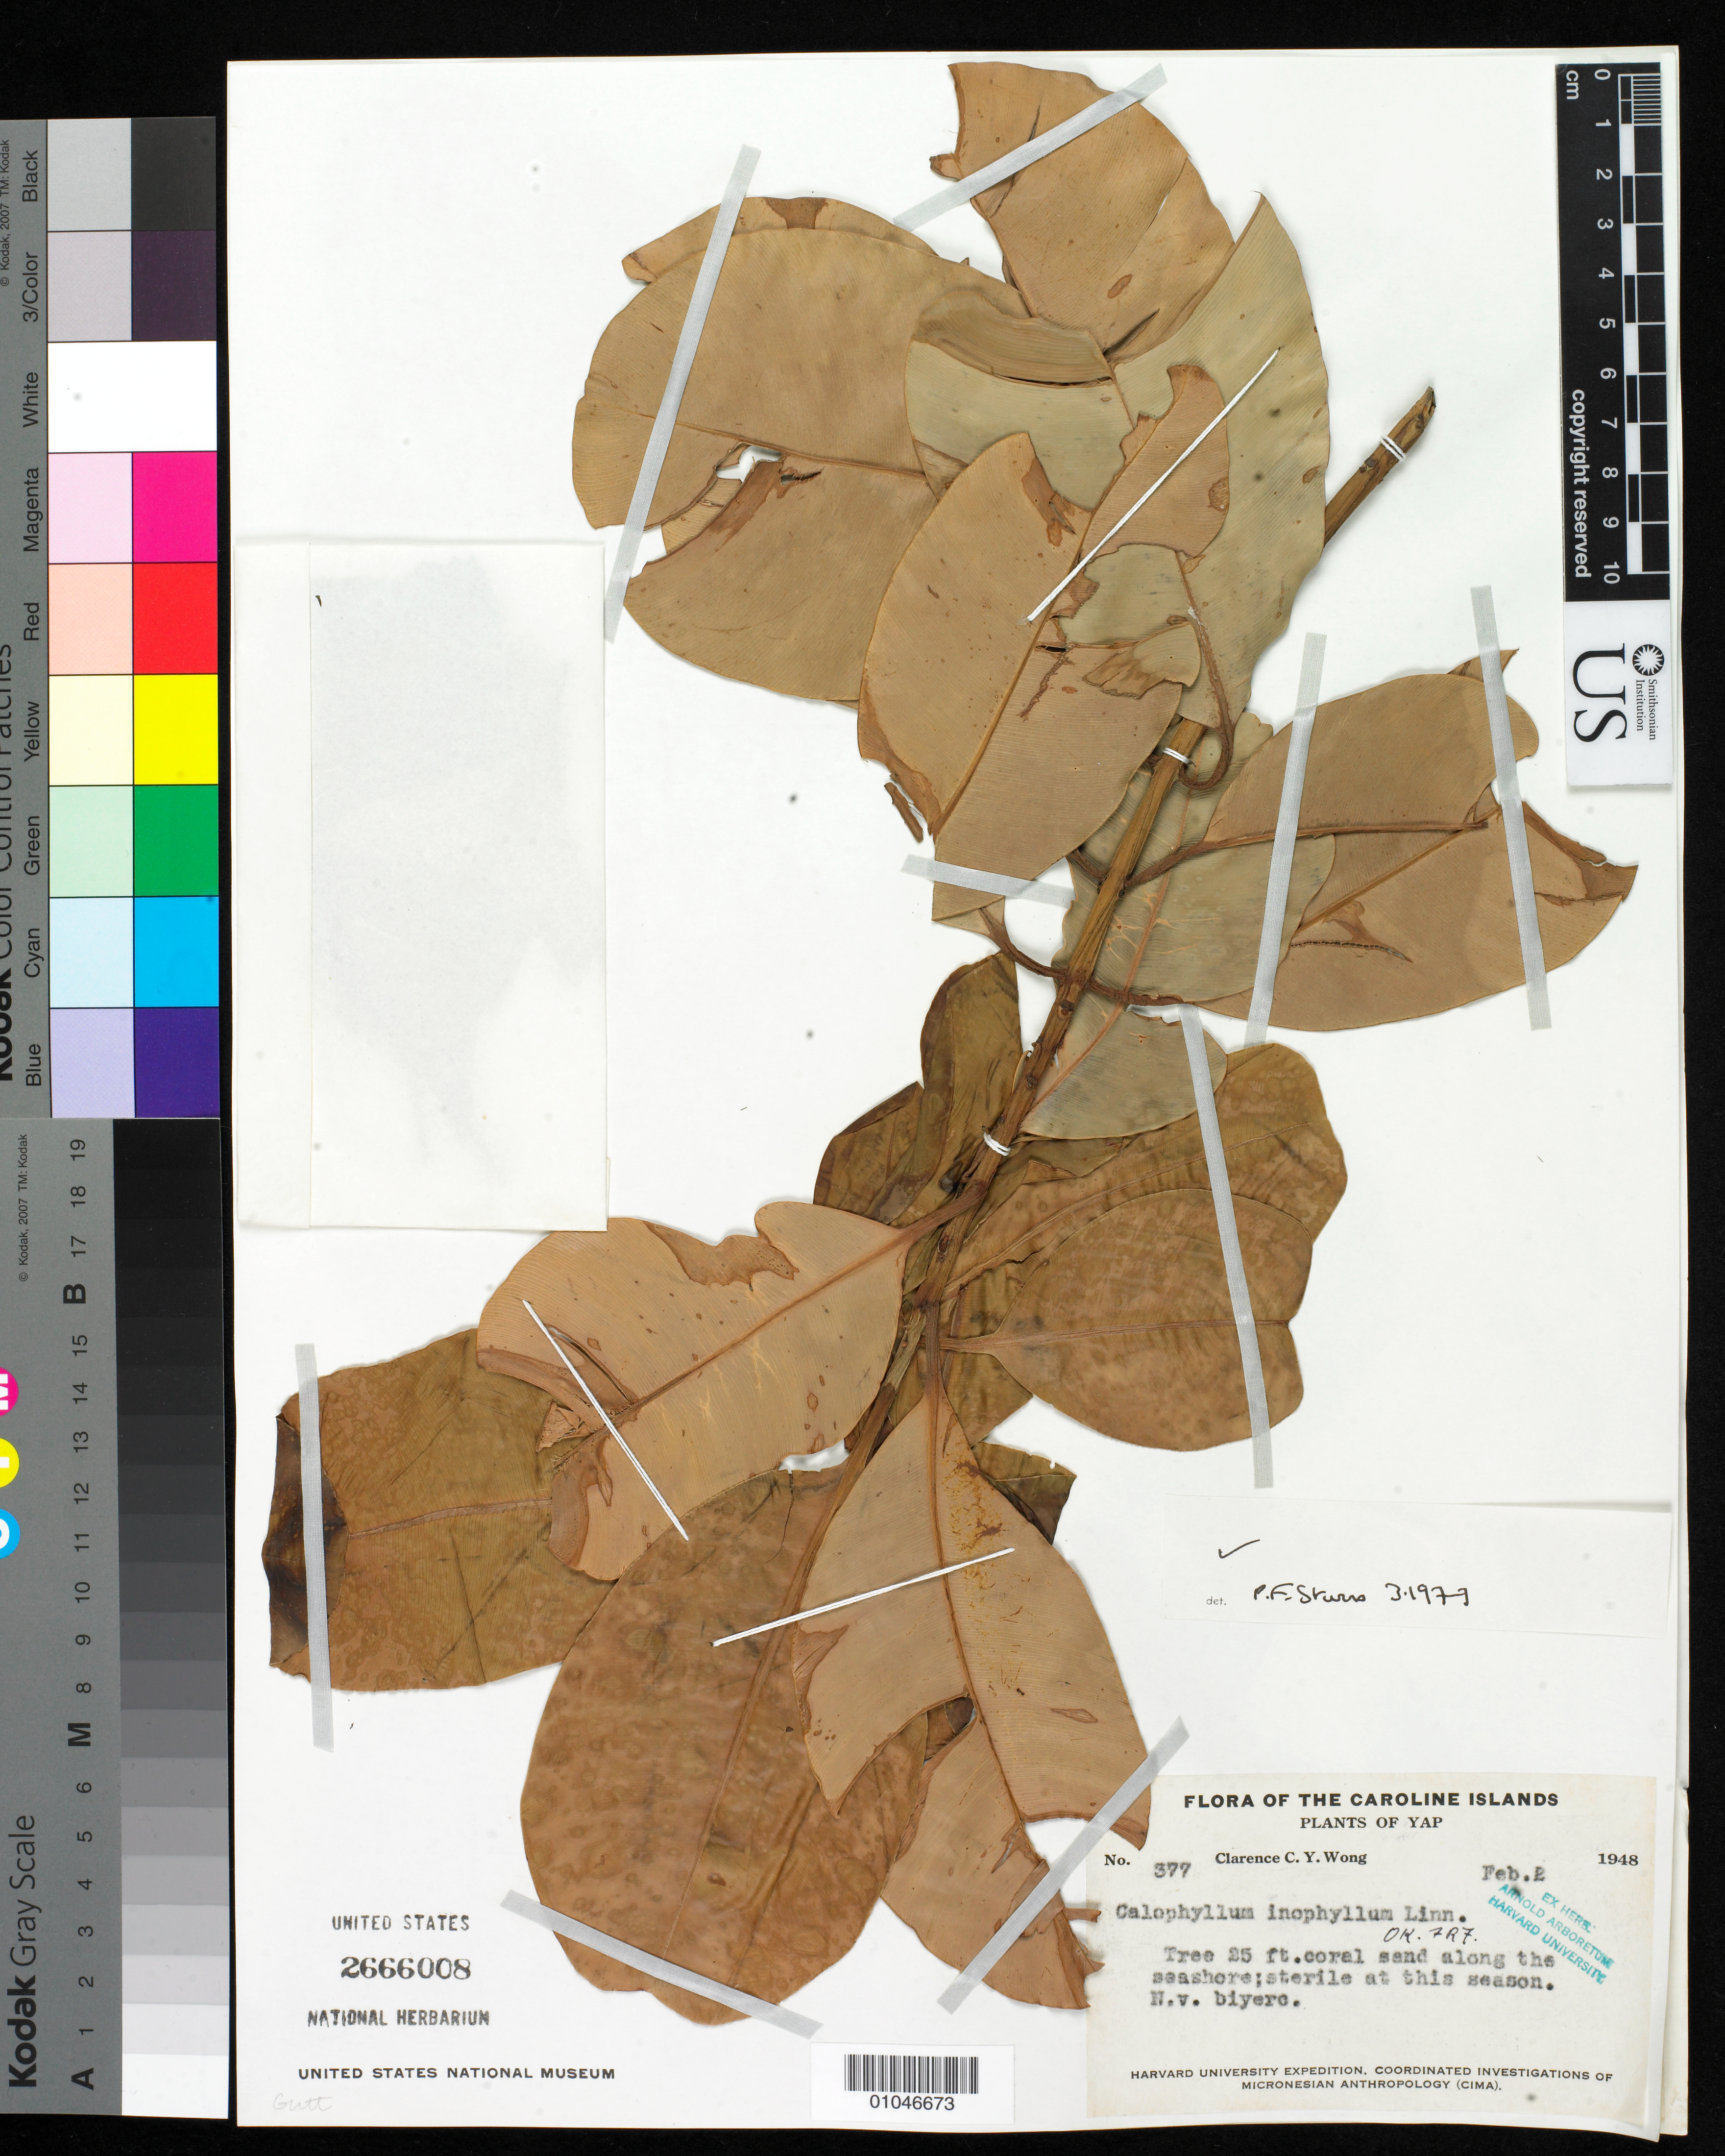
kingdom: Plantae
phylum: Tracheophyta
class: Magnoliopsida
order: Malpighiales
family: Calophyllaceae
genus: Calophyllum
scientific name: Calophyllum inophyllum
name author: L.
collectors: C. Wong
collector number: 377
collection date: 1948-02-02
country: Micronesia, Federated States of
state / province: Yap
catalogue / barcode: US 2666008